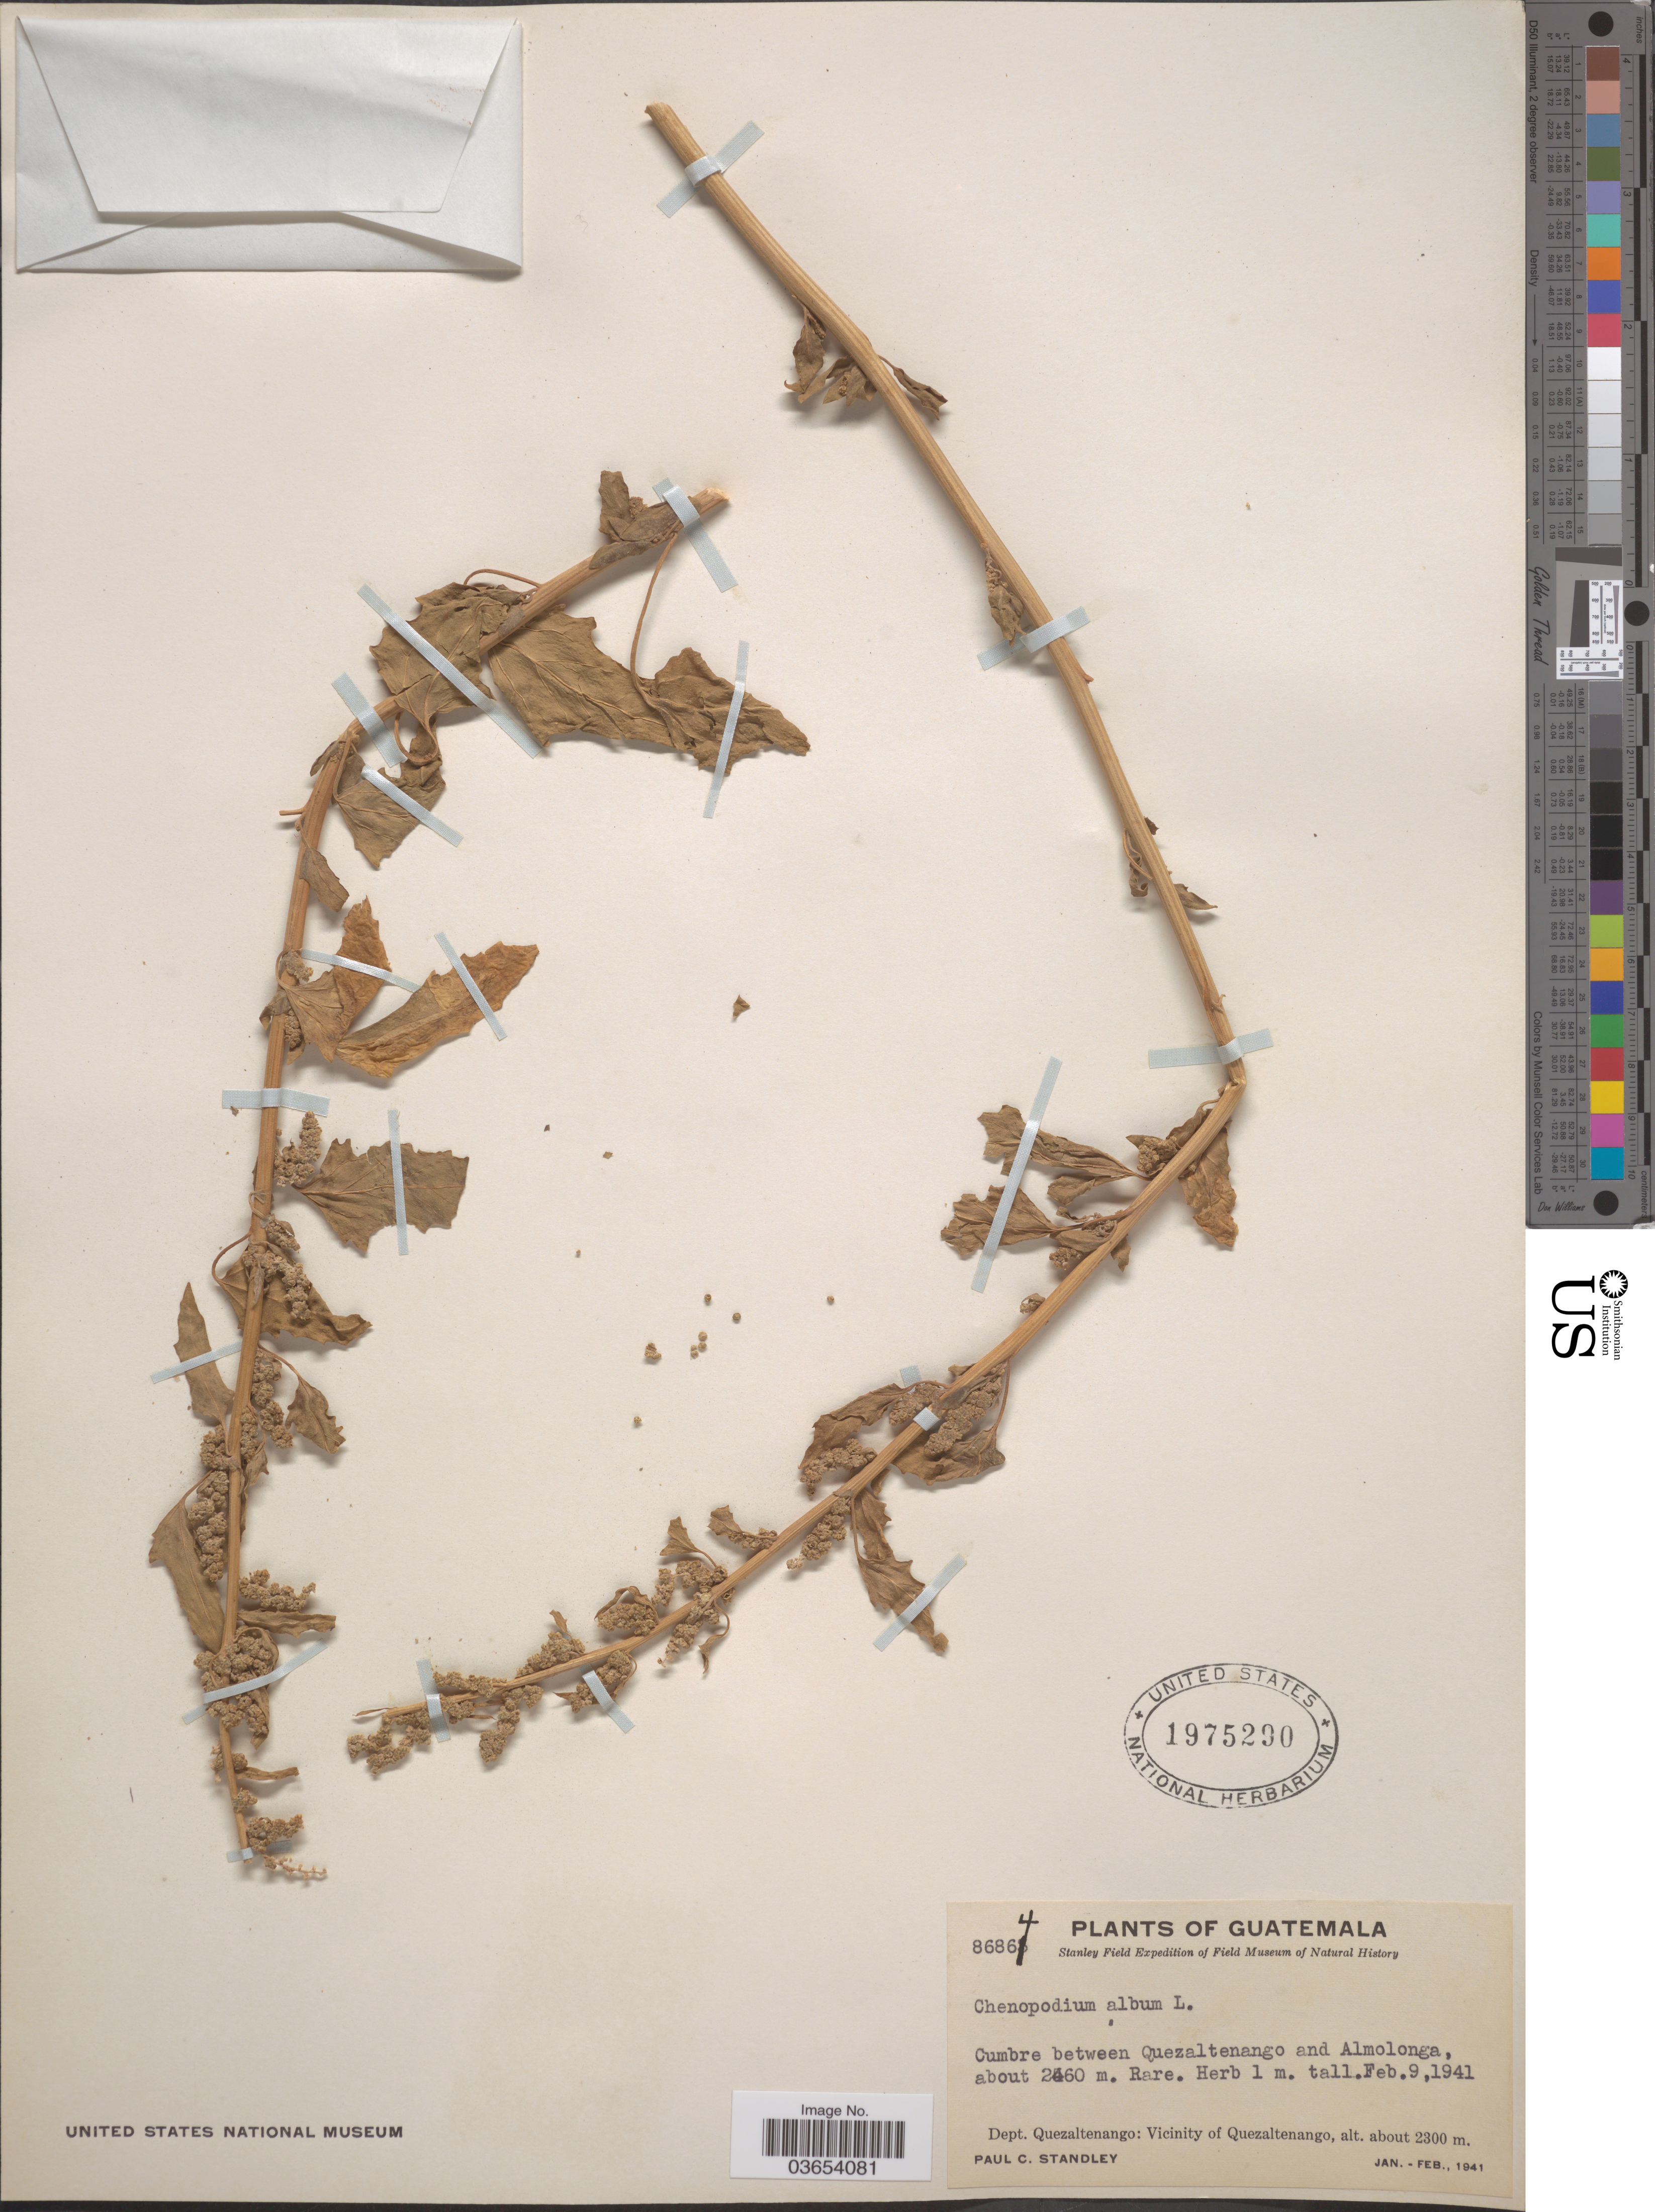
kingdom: Plantae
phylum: Tracheophyta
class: Magnoliopsida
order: Caryophyllales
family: Amaranthaceae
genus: Chenopodium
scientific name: Chenopodium album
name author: L.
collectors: P. C. Standley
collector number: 86864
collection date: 1941-02-09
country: Guatemala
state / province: Quetzaltenango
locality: Cumbre between Quezaltenango and Almolonga. Dept. Quezaltenango: Vicinity of Quezaltenango.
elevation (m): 2460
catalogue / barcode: US 1975290